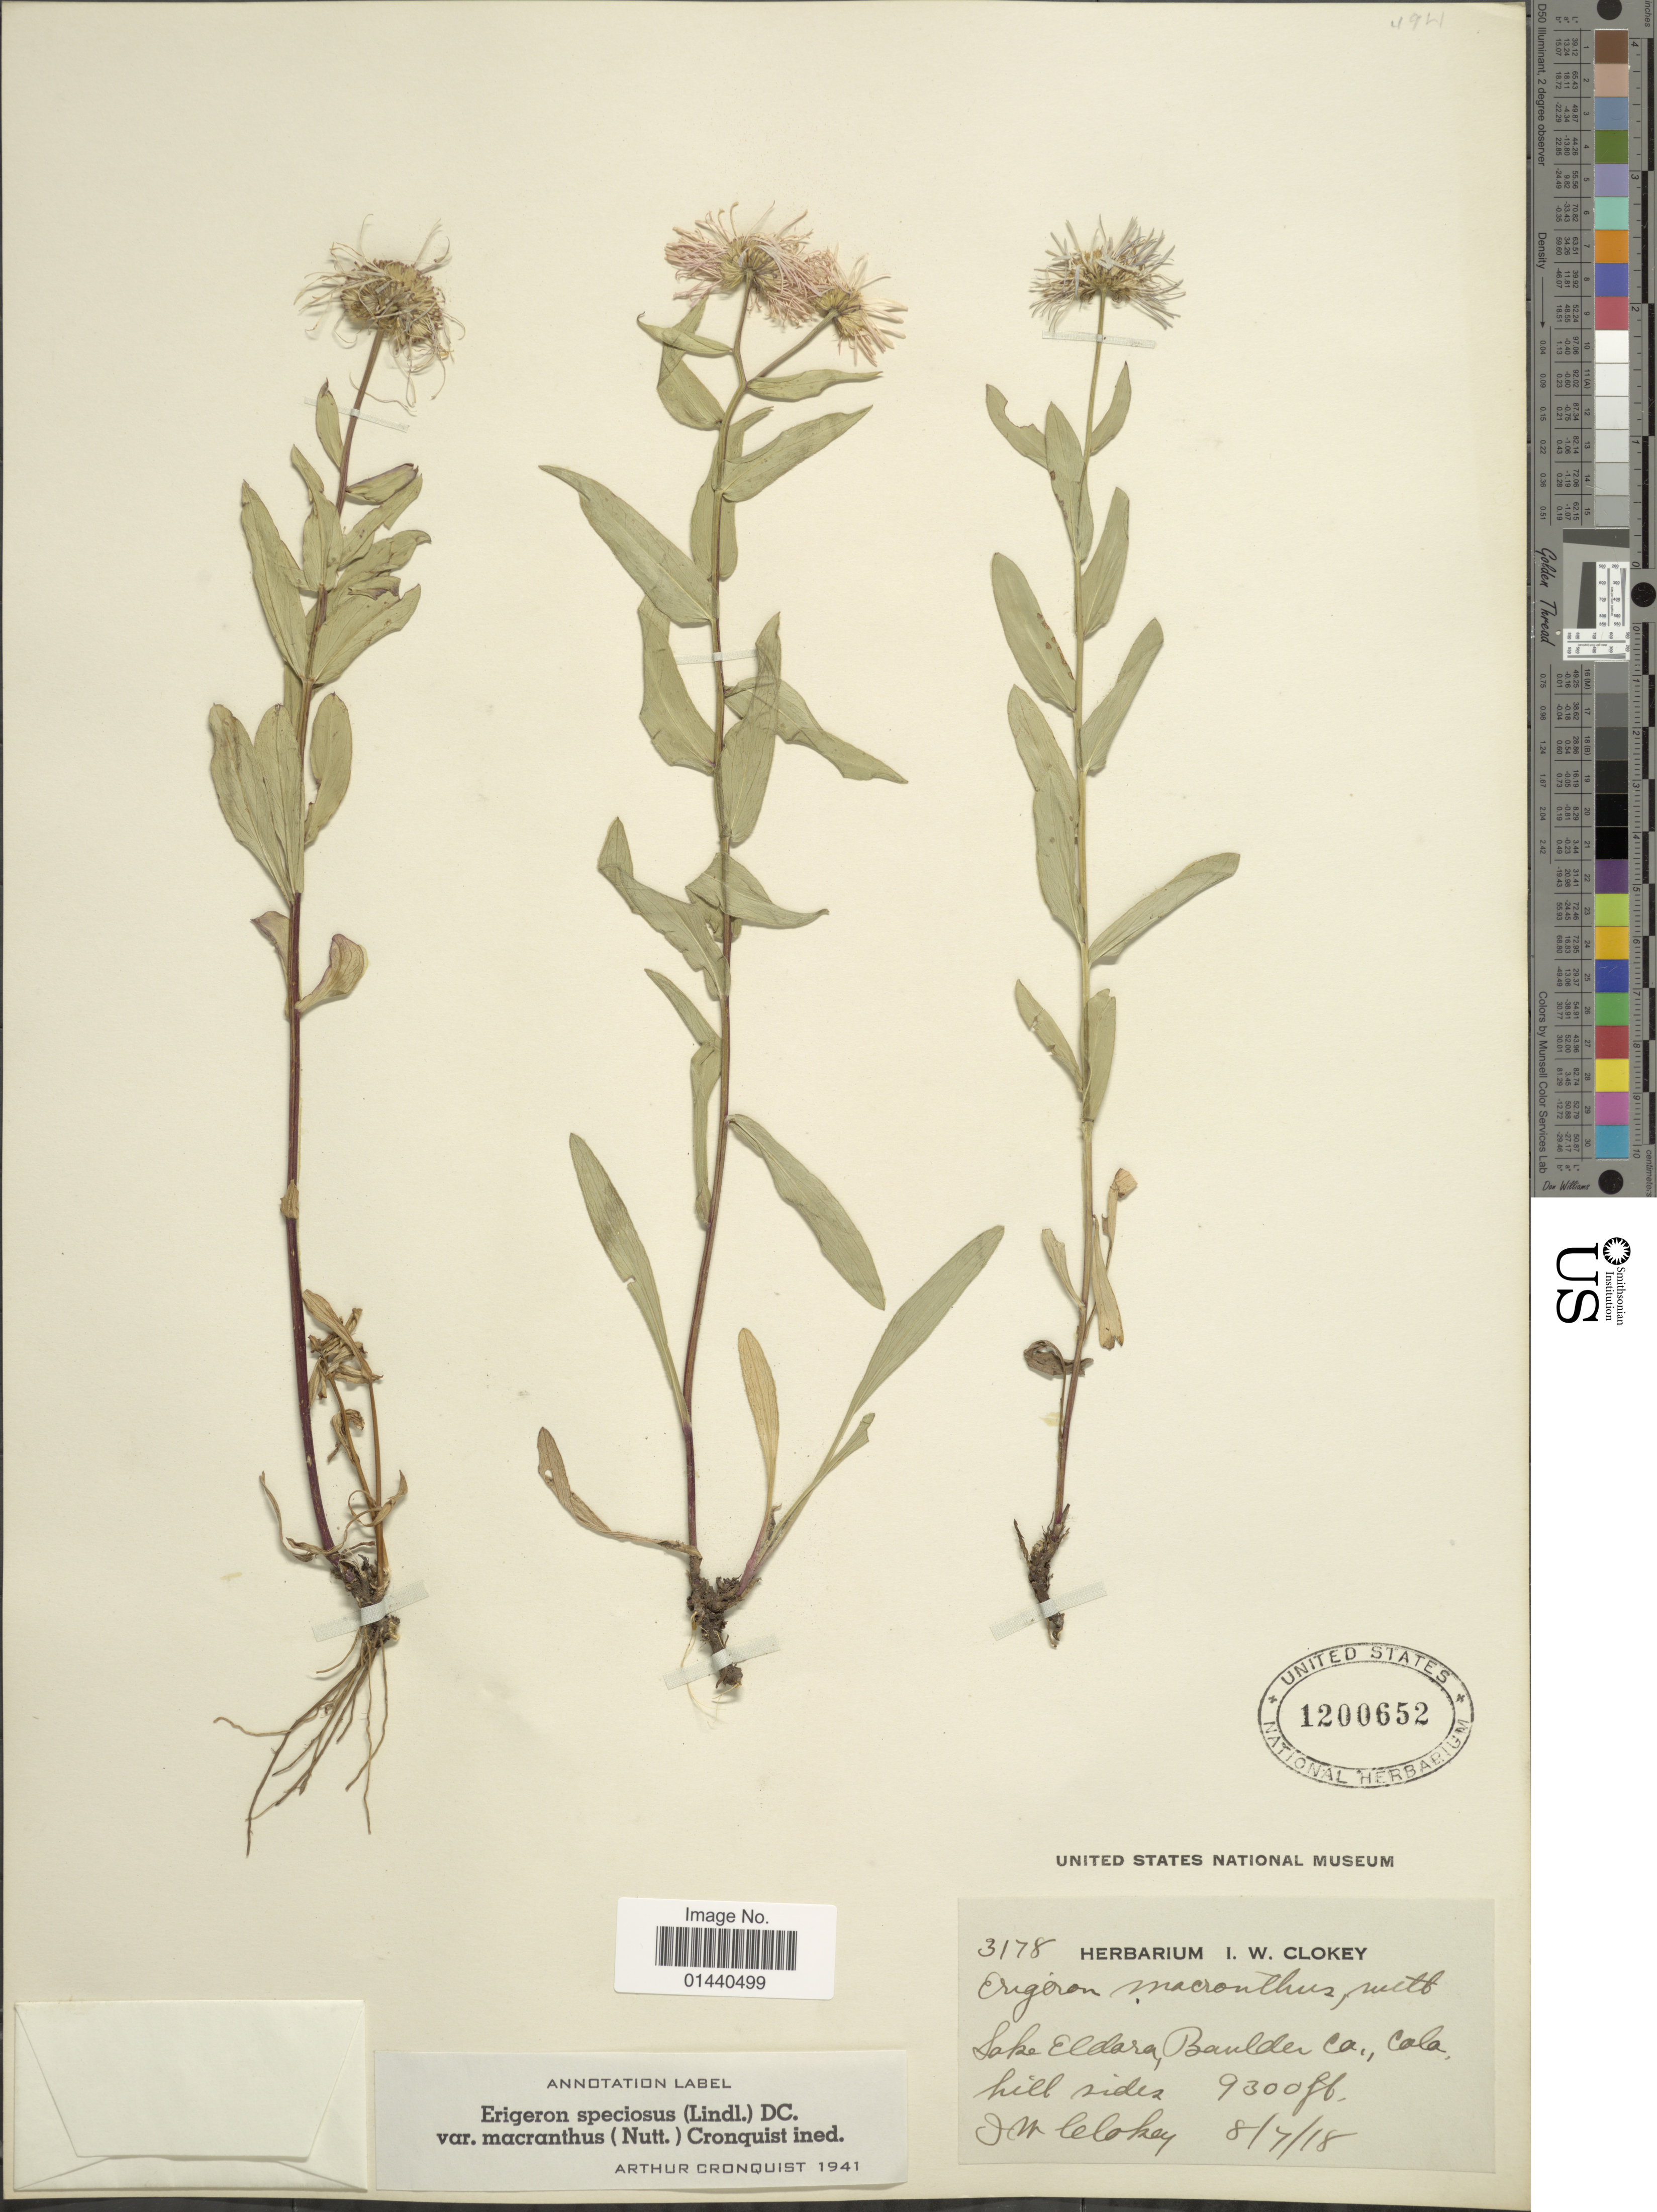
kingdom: Plantae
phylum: Tracheophyta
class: Magnoliopsida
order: Asterales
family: Asteraceae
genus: Erigeron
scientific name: Erigeron speciosus var. macranthus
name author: (Nutt.) Cronq.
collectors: I. W. Clokey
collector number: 3178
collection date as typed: Transcribed d/m/y: 7/8/18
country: United States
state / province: Colorado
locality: Lake Eldara, Baulder Co., Colo.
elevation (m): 2835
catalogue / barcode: US 1200652